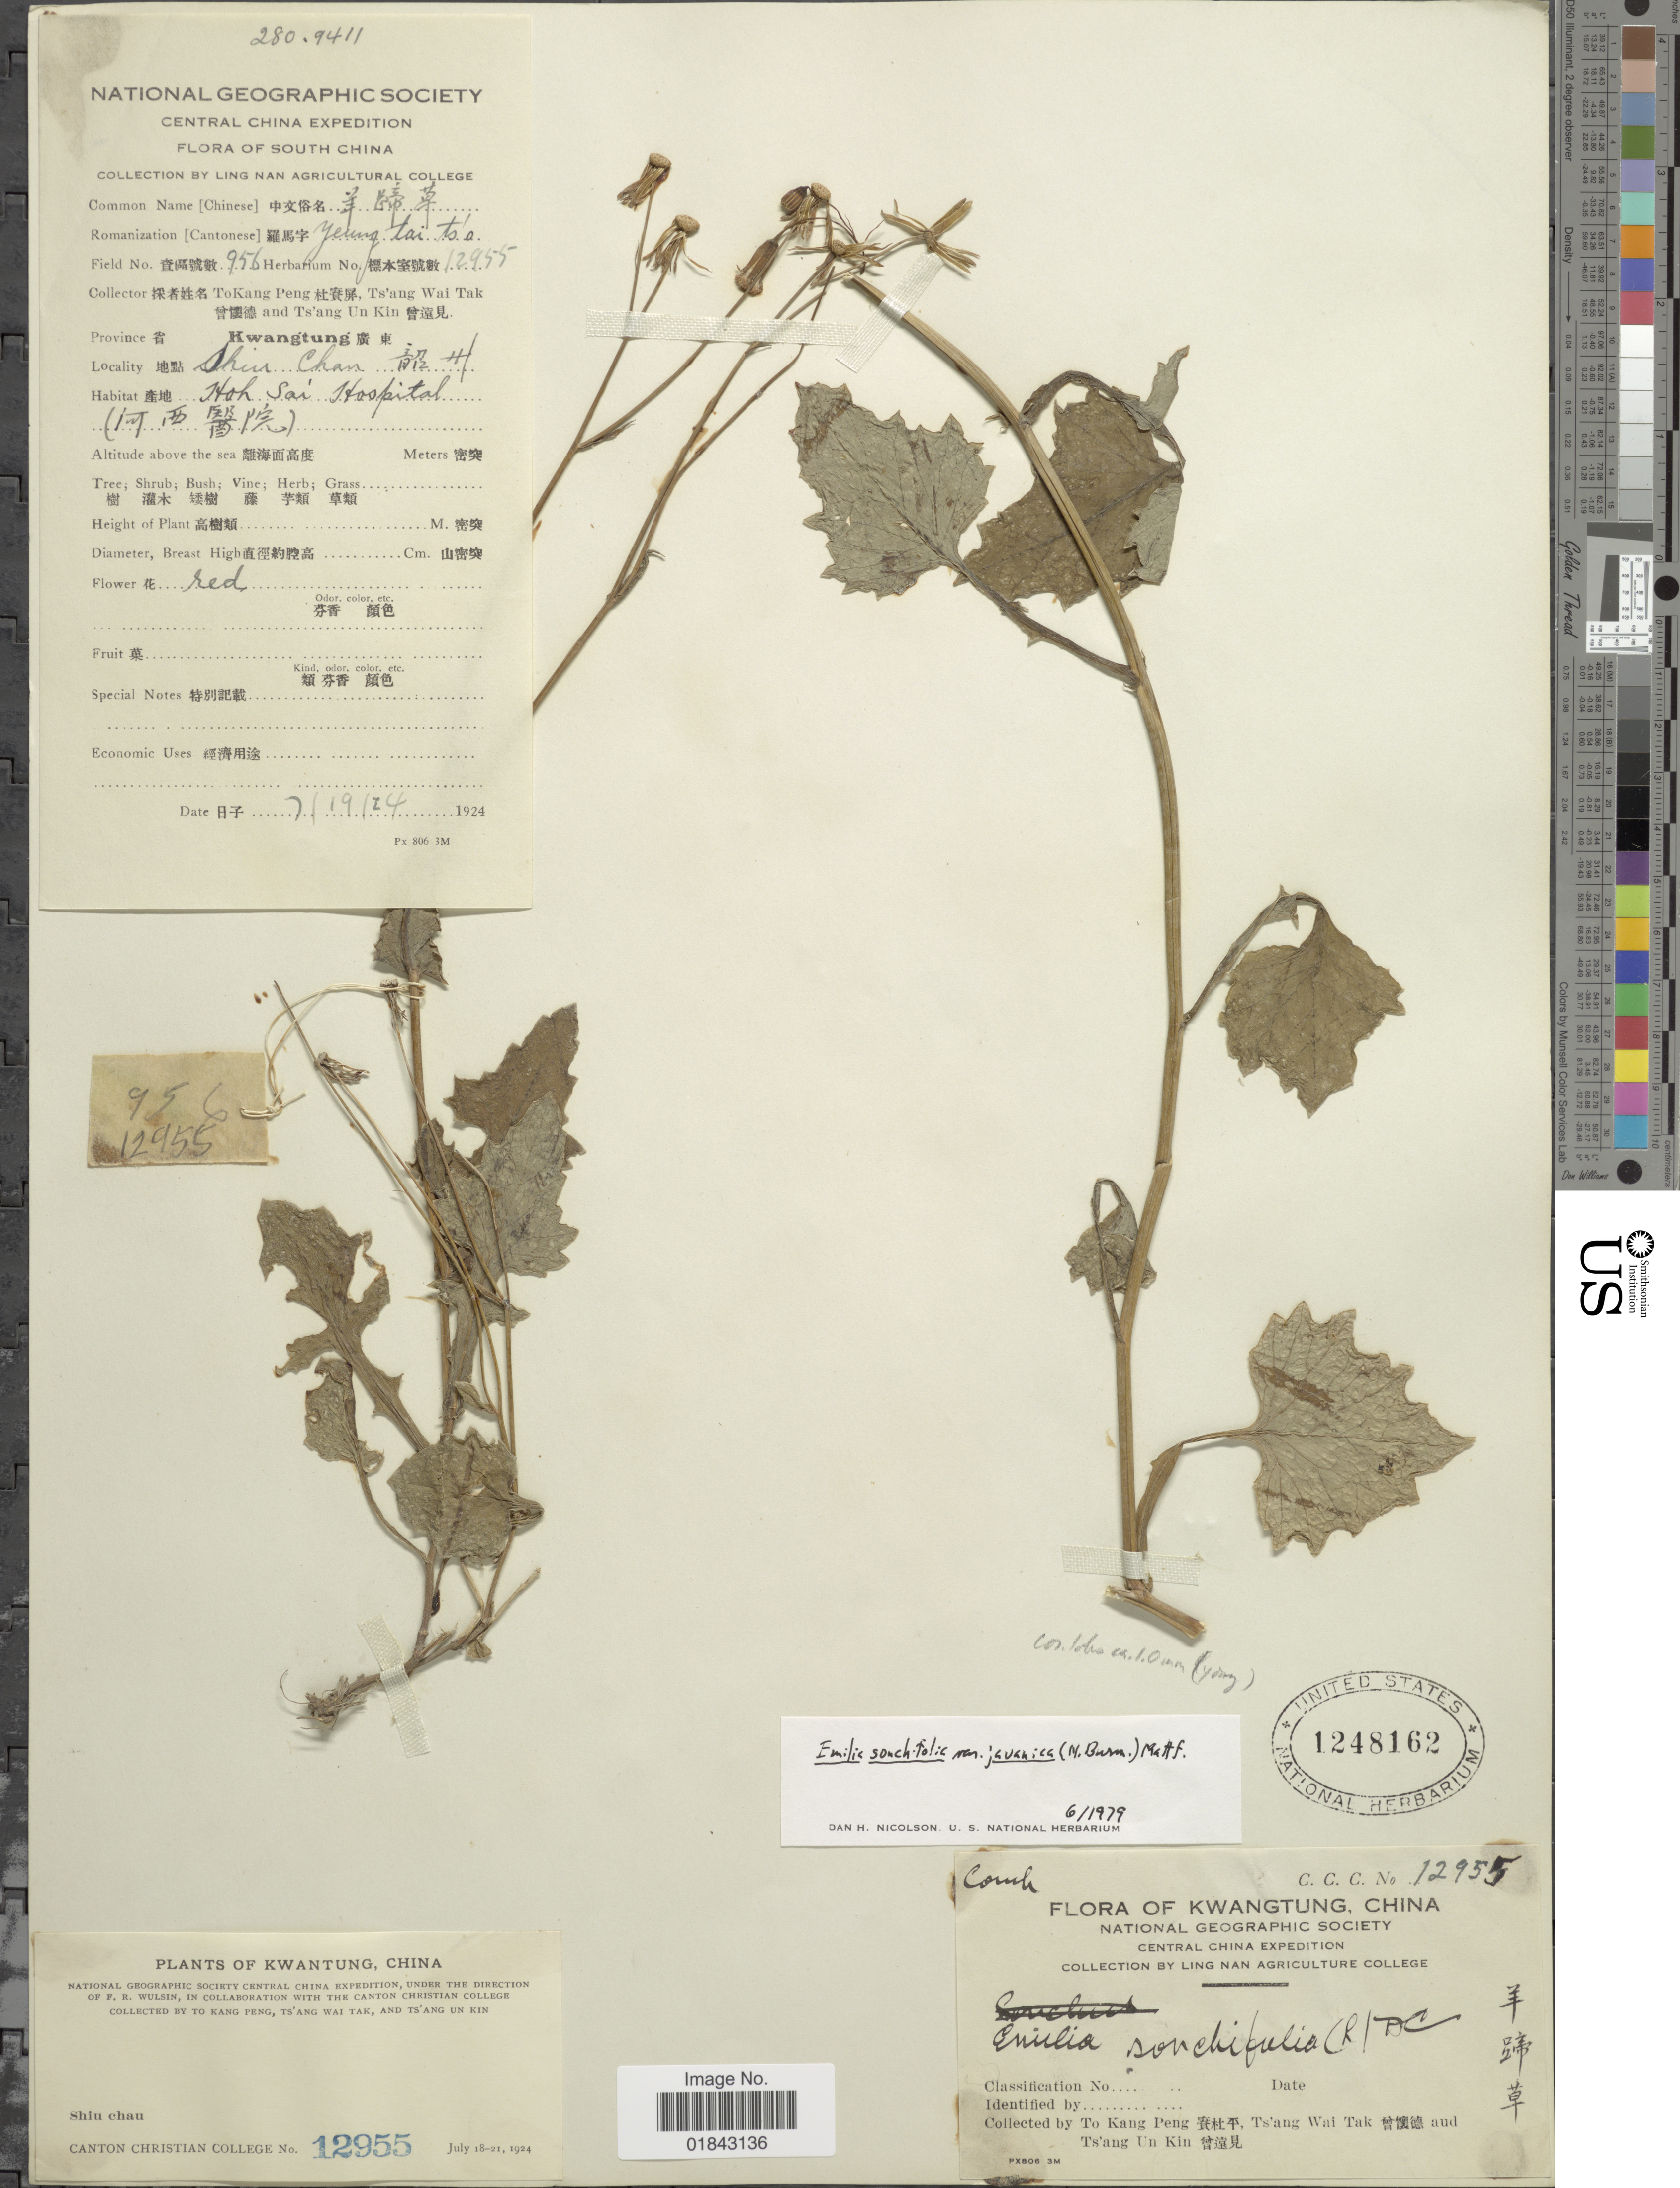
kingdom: Plantae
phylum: Tracheophyta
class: Magnoliopsida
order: Asterales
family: Asteraceae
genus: Emilia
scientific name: Emilia sonchifolia var. javanica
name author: (Burm. f.) Mattf.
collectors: T. K. Peng, W. T. Tsang & U. K. Tsang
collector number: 12955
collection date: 1924-07-18/1924-07-21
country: China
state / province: Guangdong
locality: Central China, South China, Kwangtungm Shui Chan, Hoh Sai Hospital [interpreted]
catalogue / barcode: US 1248162